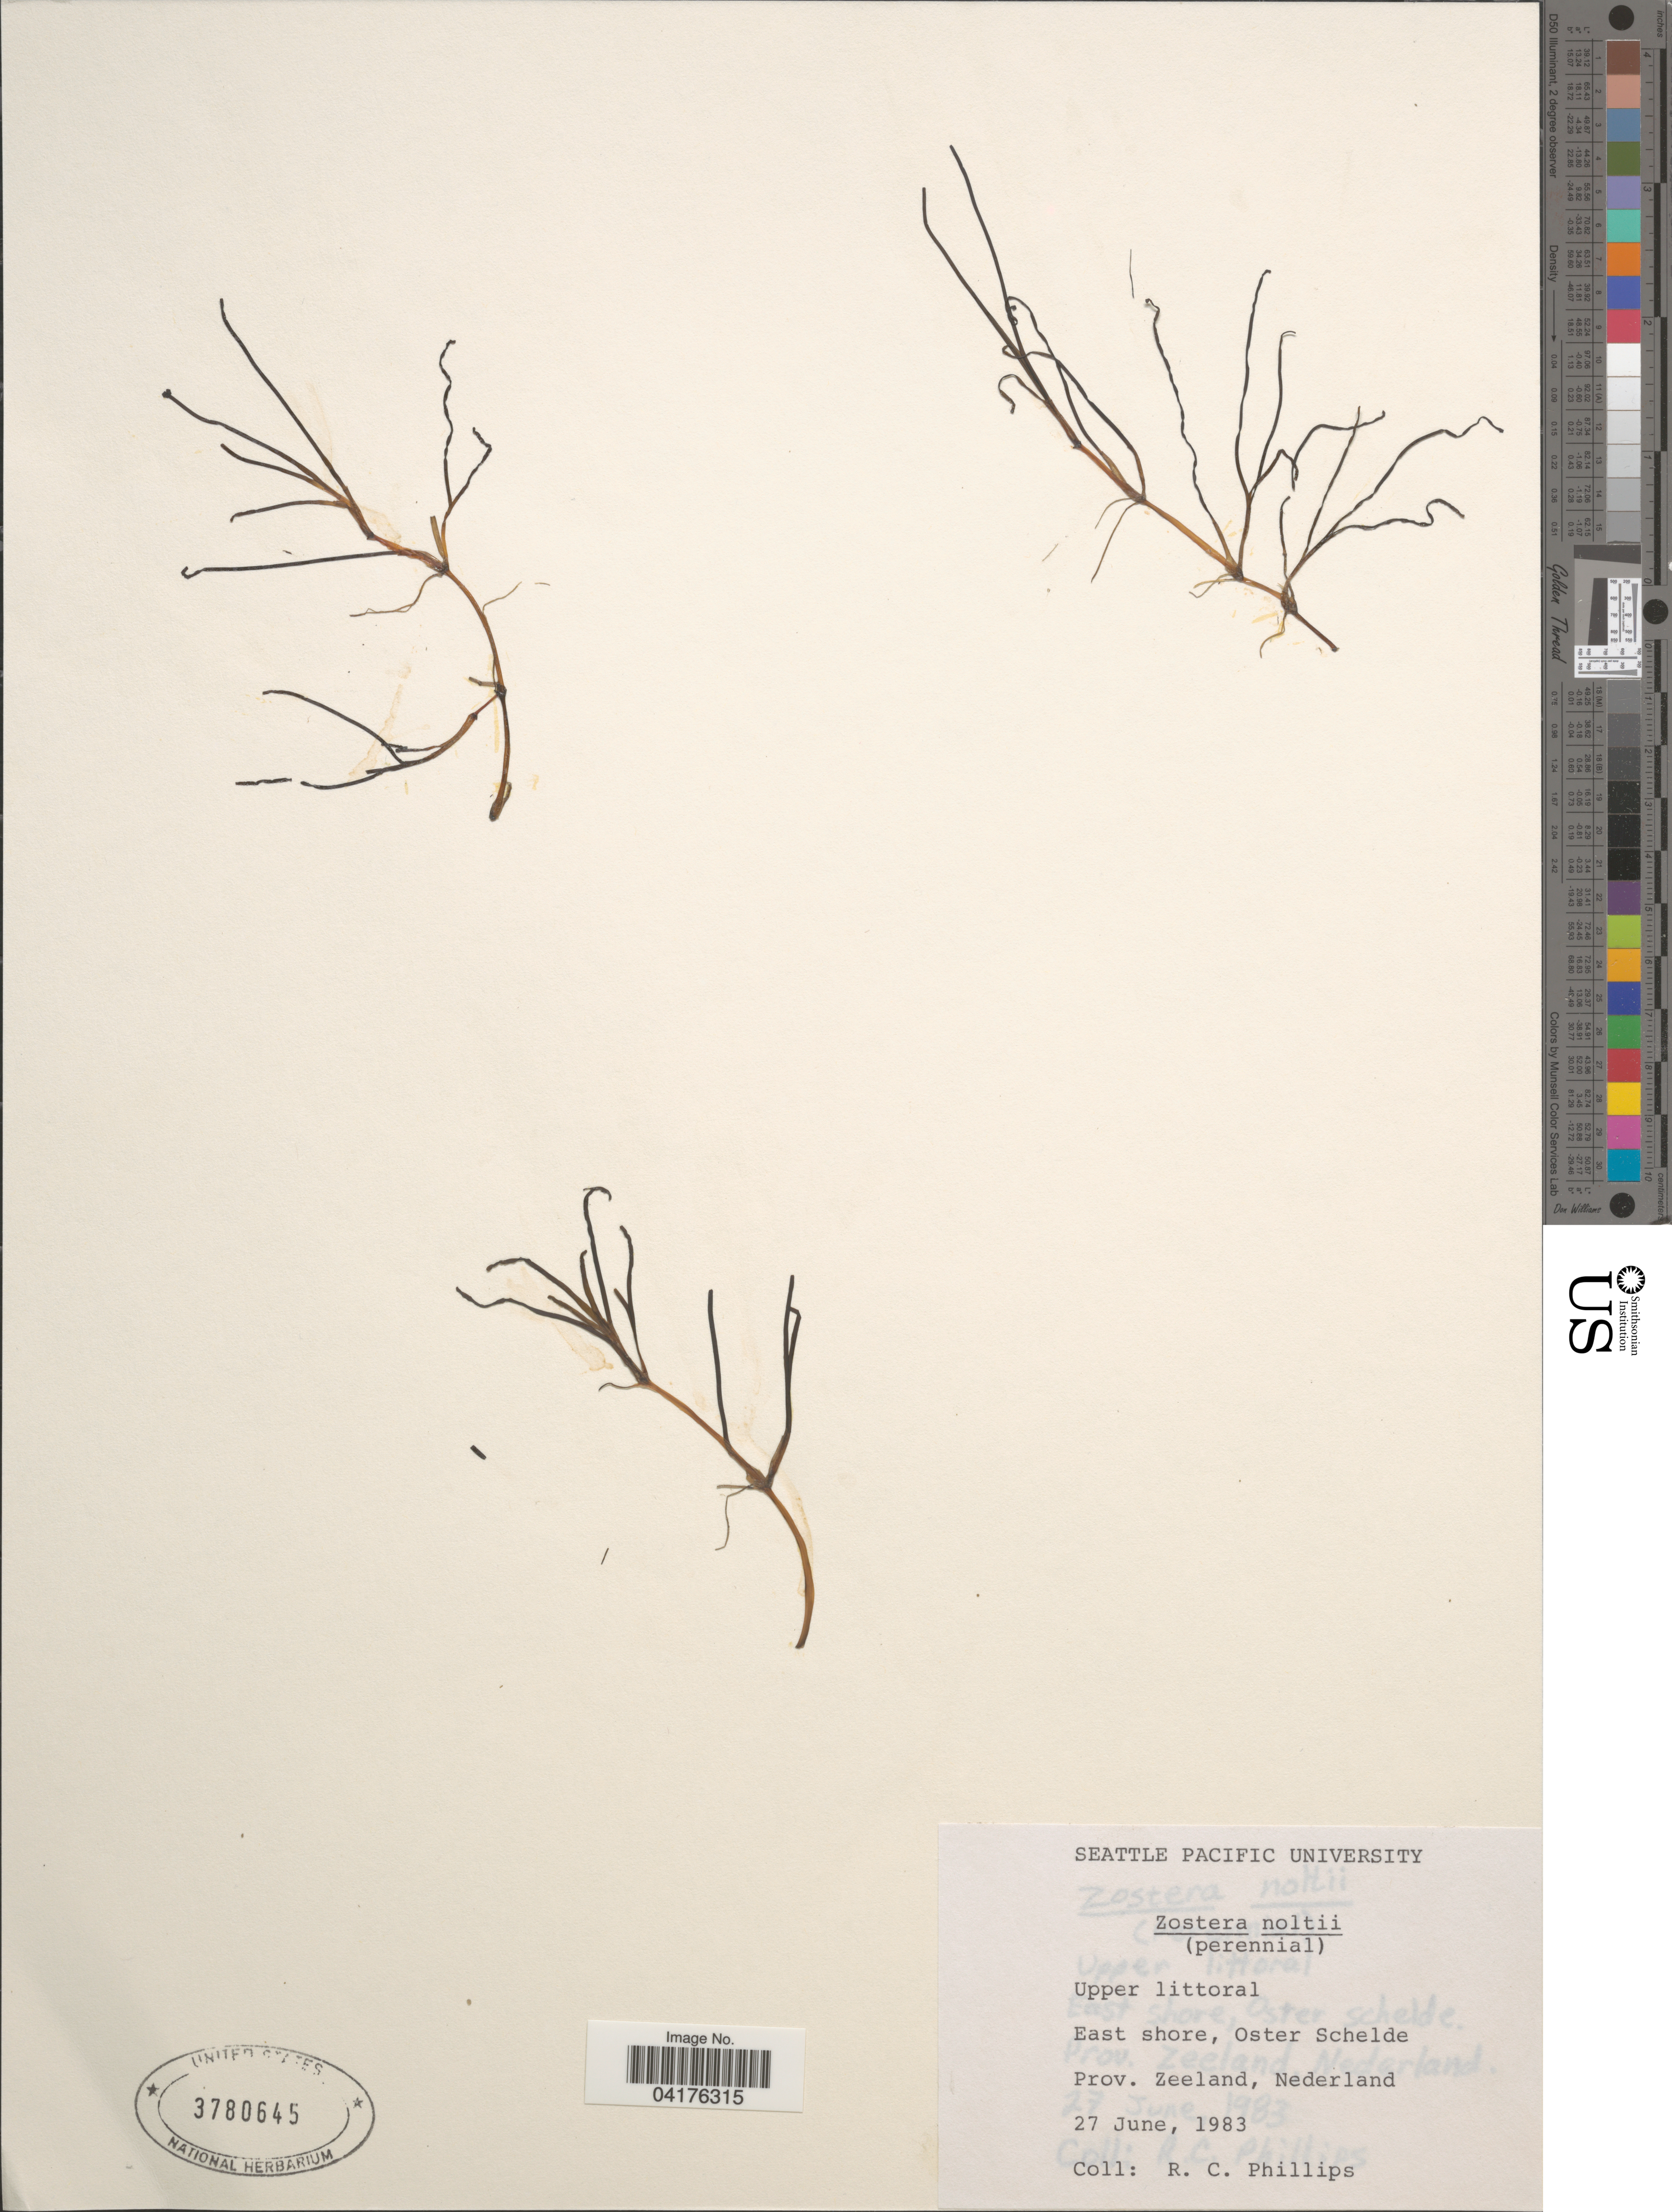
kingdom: Plantae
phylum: Tracheophyta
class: Liliopsida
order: Alismatales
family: Zosteraceae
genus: Zostera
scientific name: Zostera noltii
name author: Hornem.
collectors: R. C. Phillips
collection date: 1983-06-27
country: Netherlands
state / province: Zeeland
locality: Upper littoral. East shore, Oster Schelde. Prov. Zeeland, Nederland.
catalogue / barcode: US 3780645